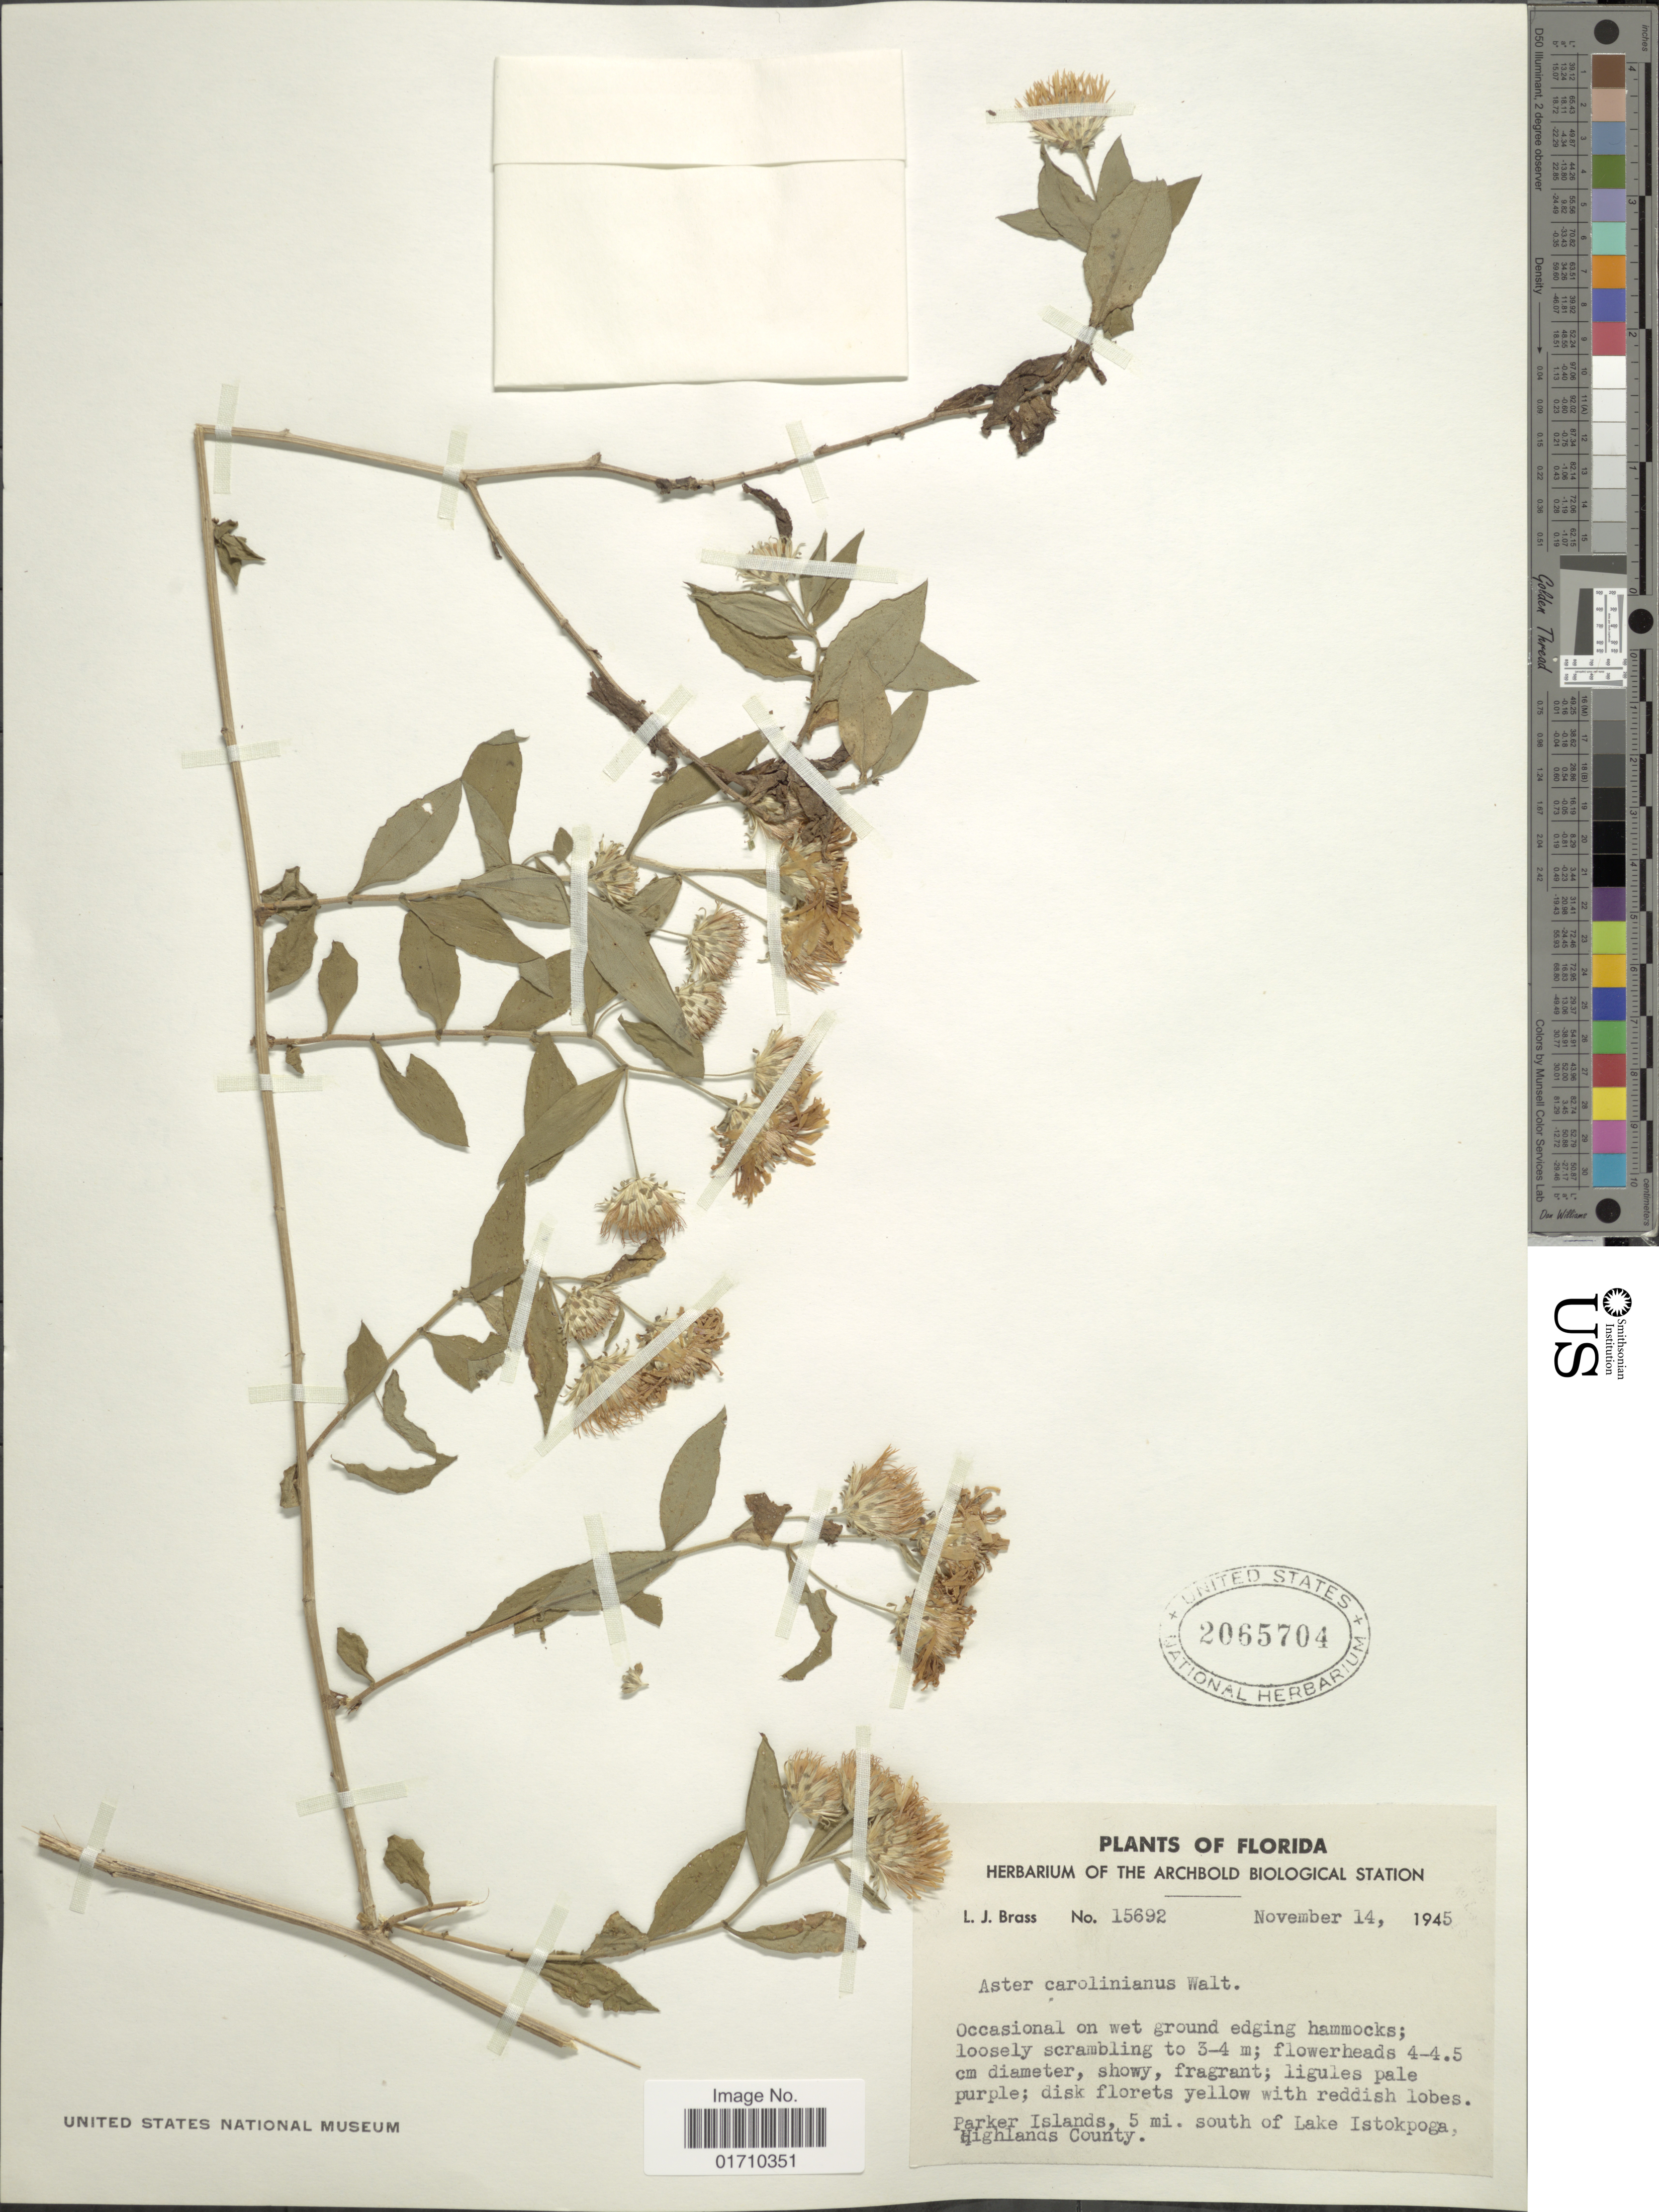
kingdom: Plantae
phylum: Tracheophyta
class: Magnoliopsida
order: Asterales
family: Asteraceae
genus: Ampelaster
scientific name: Ampelaster carolinianus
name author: (Walter) G.L. Nesom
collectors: L. J. Brass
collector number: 15692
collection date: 1945-11-14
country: United States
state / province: Florida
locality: Parker Islands, 5 mi. south of Lake Istokpoga, Highlands County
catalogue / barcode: US 2065704